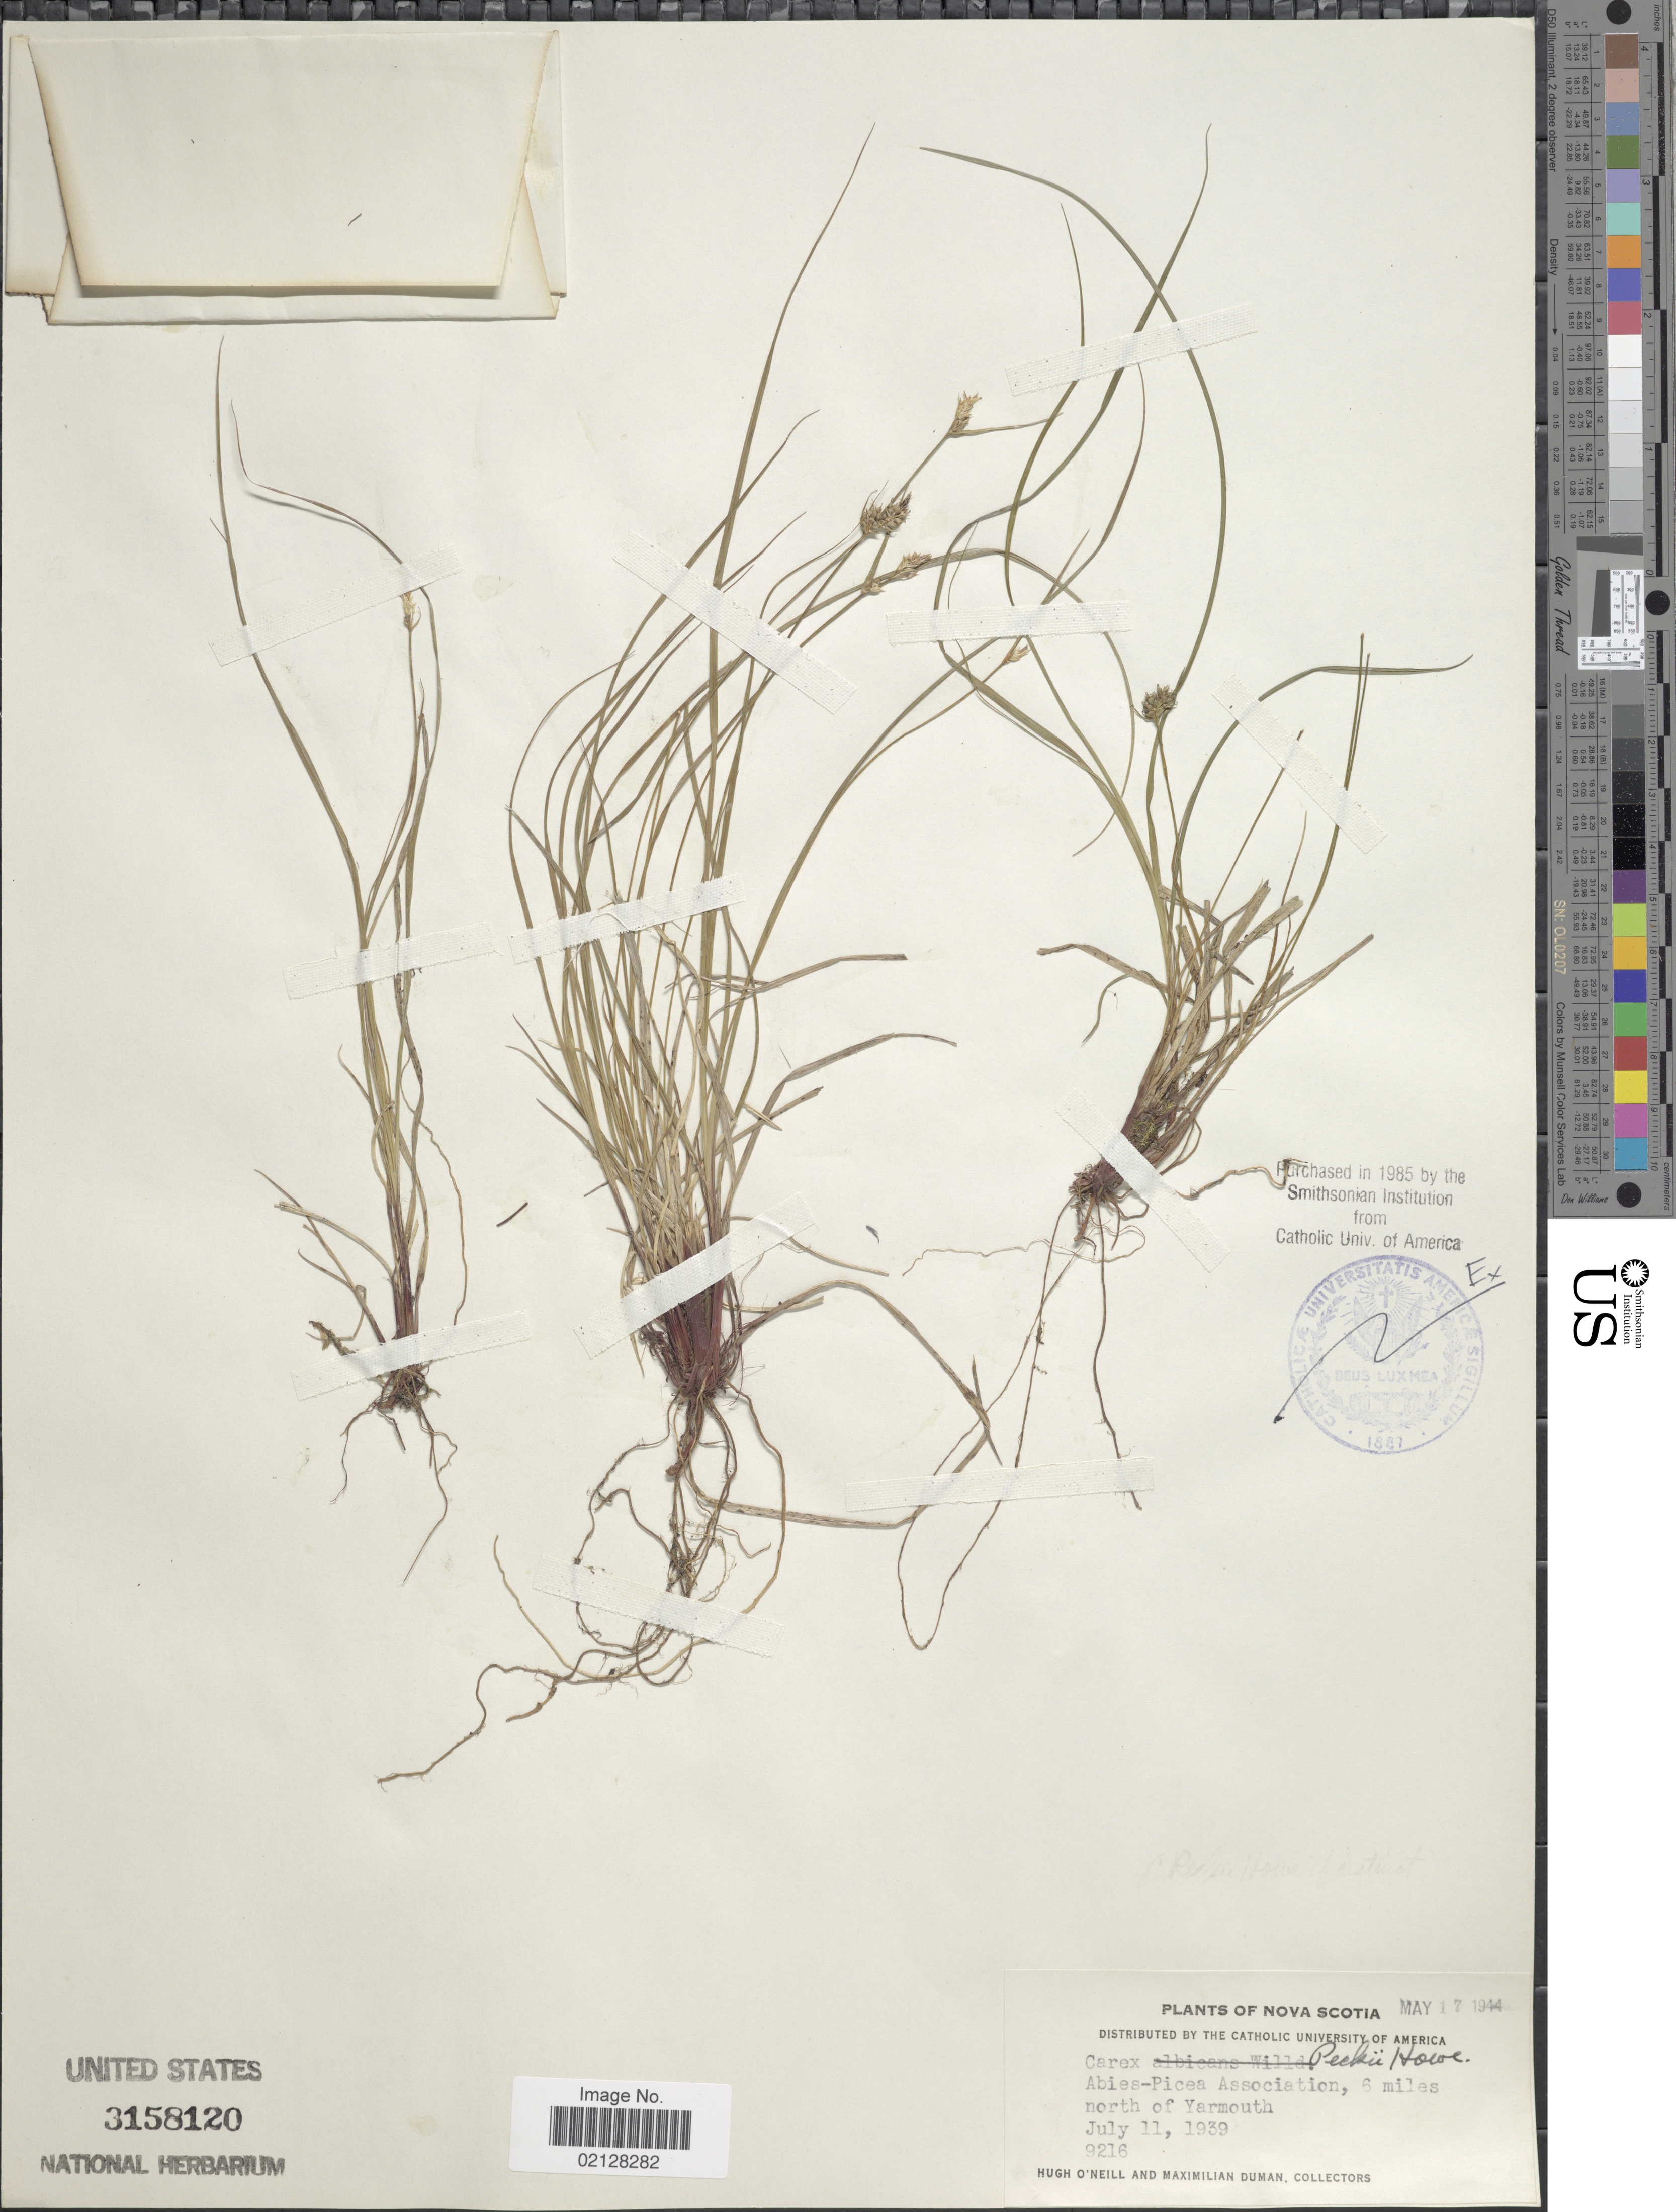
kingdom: Plantae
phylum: Tracheophyta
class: Liliopsida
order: Poales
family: Cyperaceae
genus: Carex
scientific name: Carex peckii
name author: Howe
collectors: H. O'Neill & M. Duman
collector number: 9216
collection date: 1939-07-11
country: Canada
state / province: Nova Scotia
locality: Abies-Pices Association, 6 miles north of Yarmouth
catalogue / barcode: US 3158120